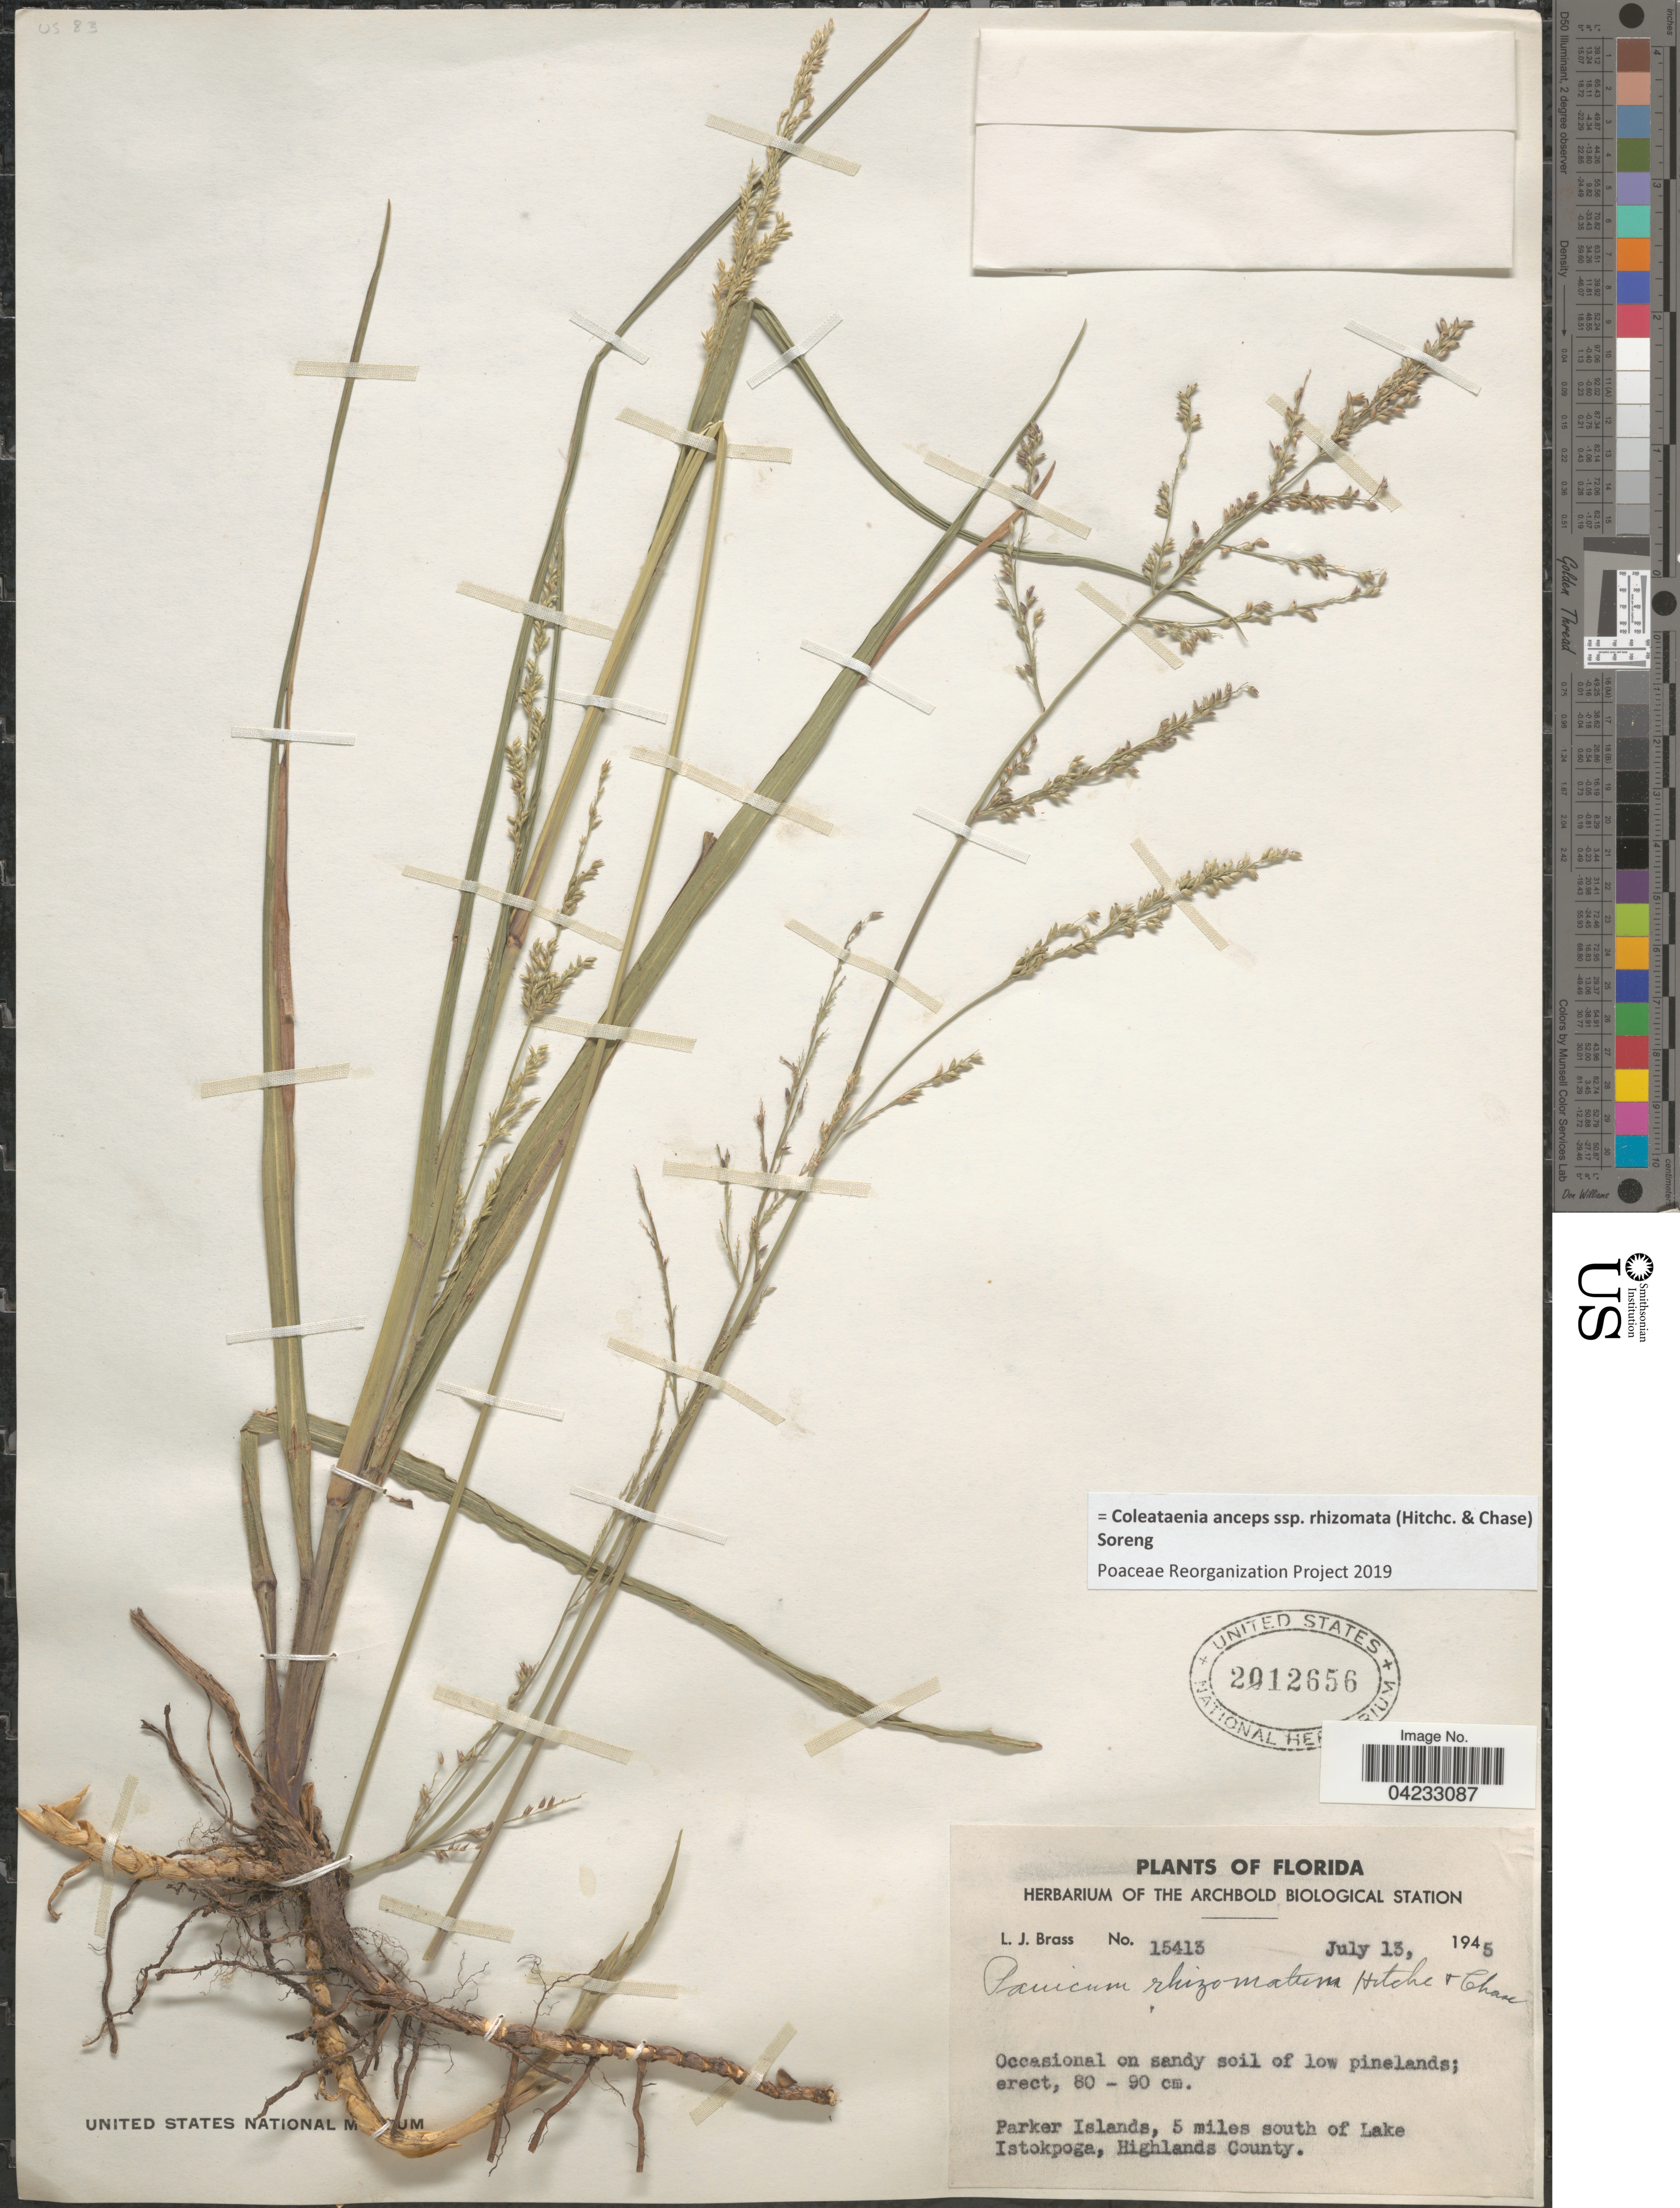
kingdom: Plantae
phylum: Tracheophyta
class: Liliopsida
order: Poales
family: Poaceae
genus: Coleataenia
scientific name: Coleataenia anceps subsp. rhizomata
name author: (Hitchc. & Chase) Soreng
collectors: L. J. Brass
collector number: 15413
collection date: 1945-07-13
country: United States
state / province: Florida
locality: Parker Islands, 5 miles south of Lake Istokpoga, Highlands County.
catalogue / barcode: US 2012656